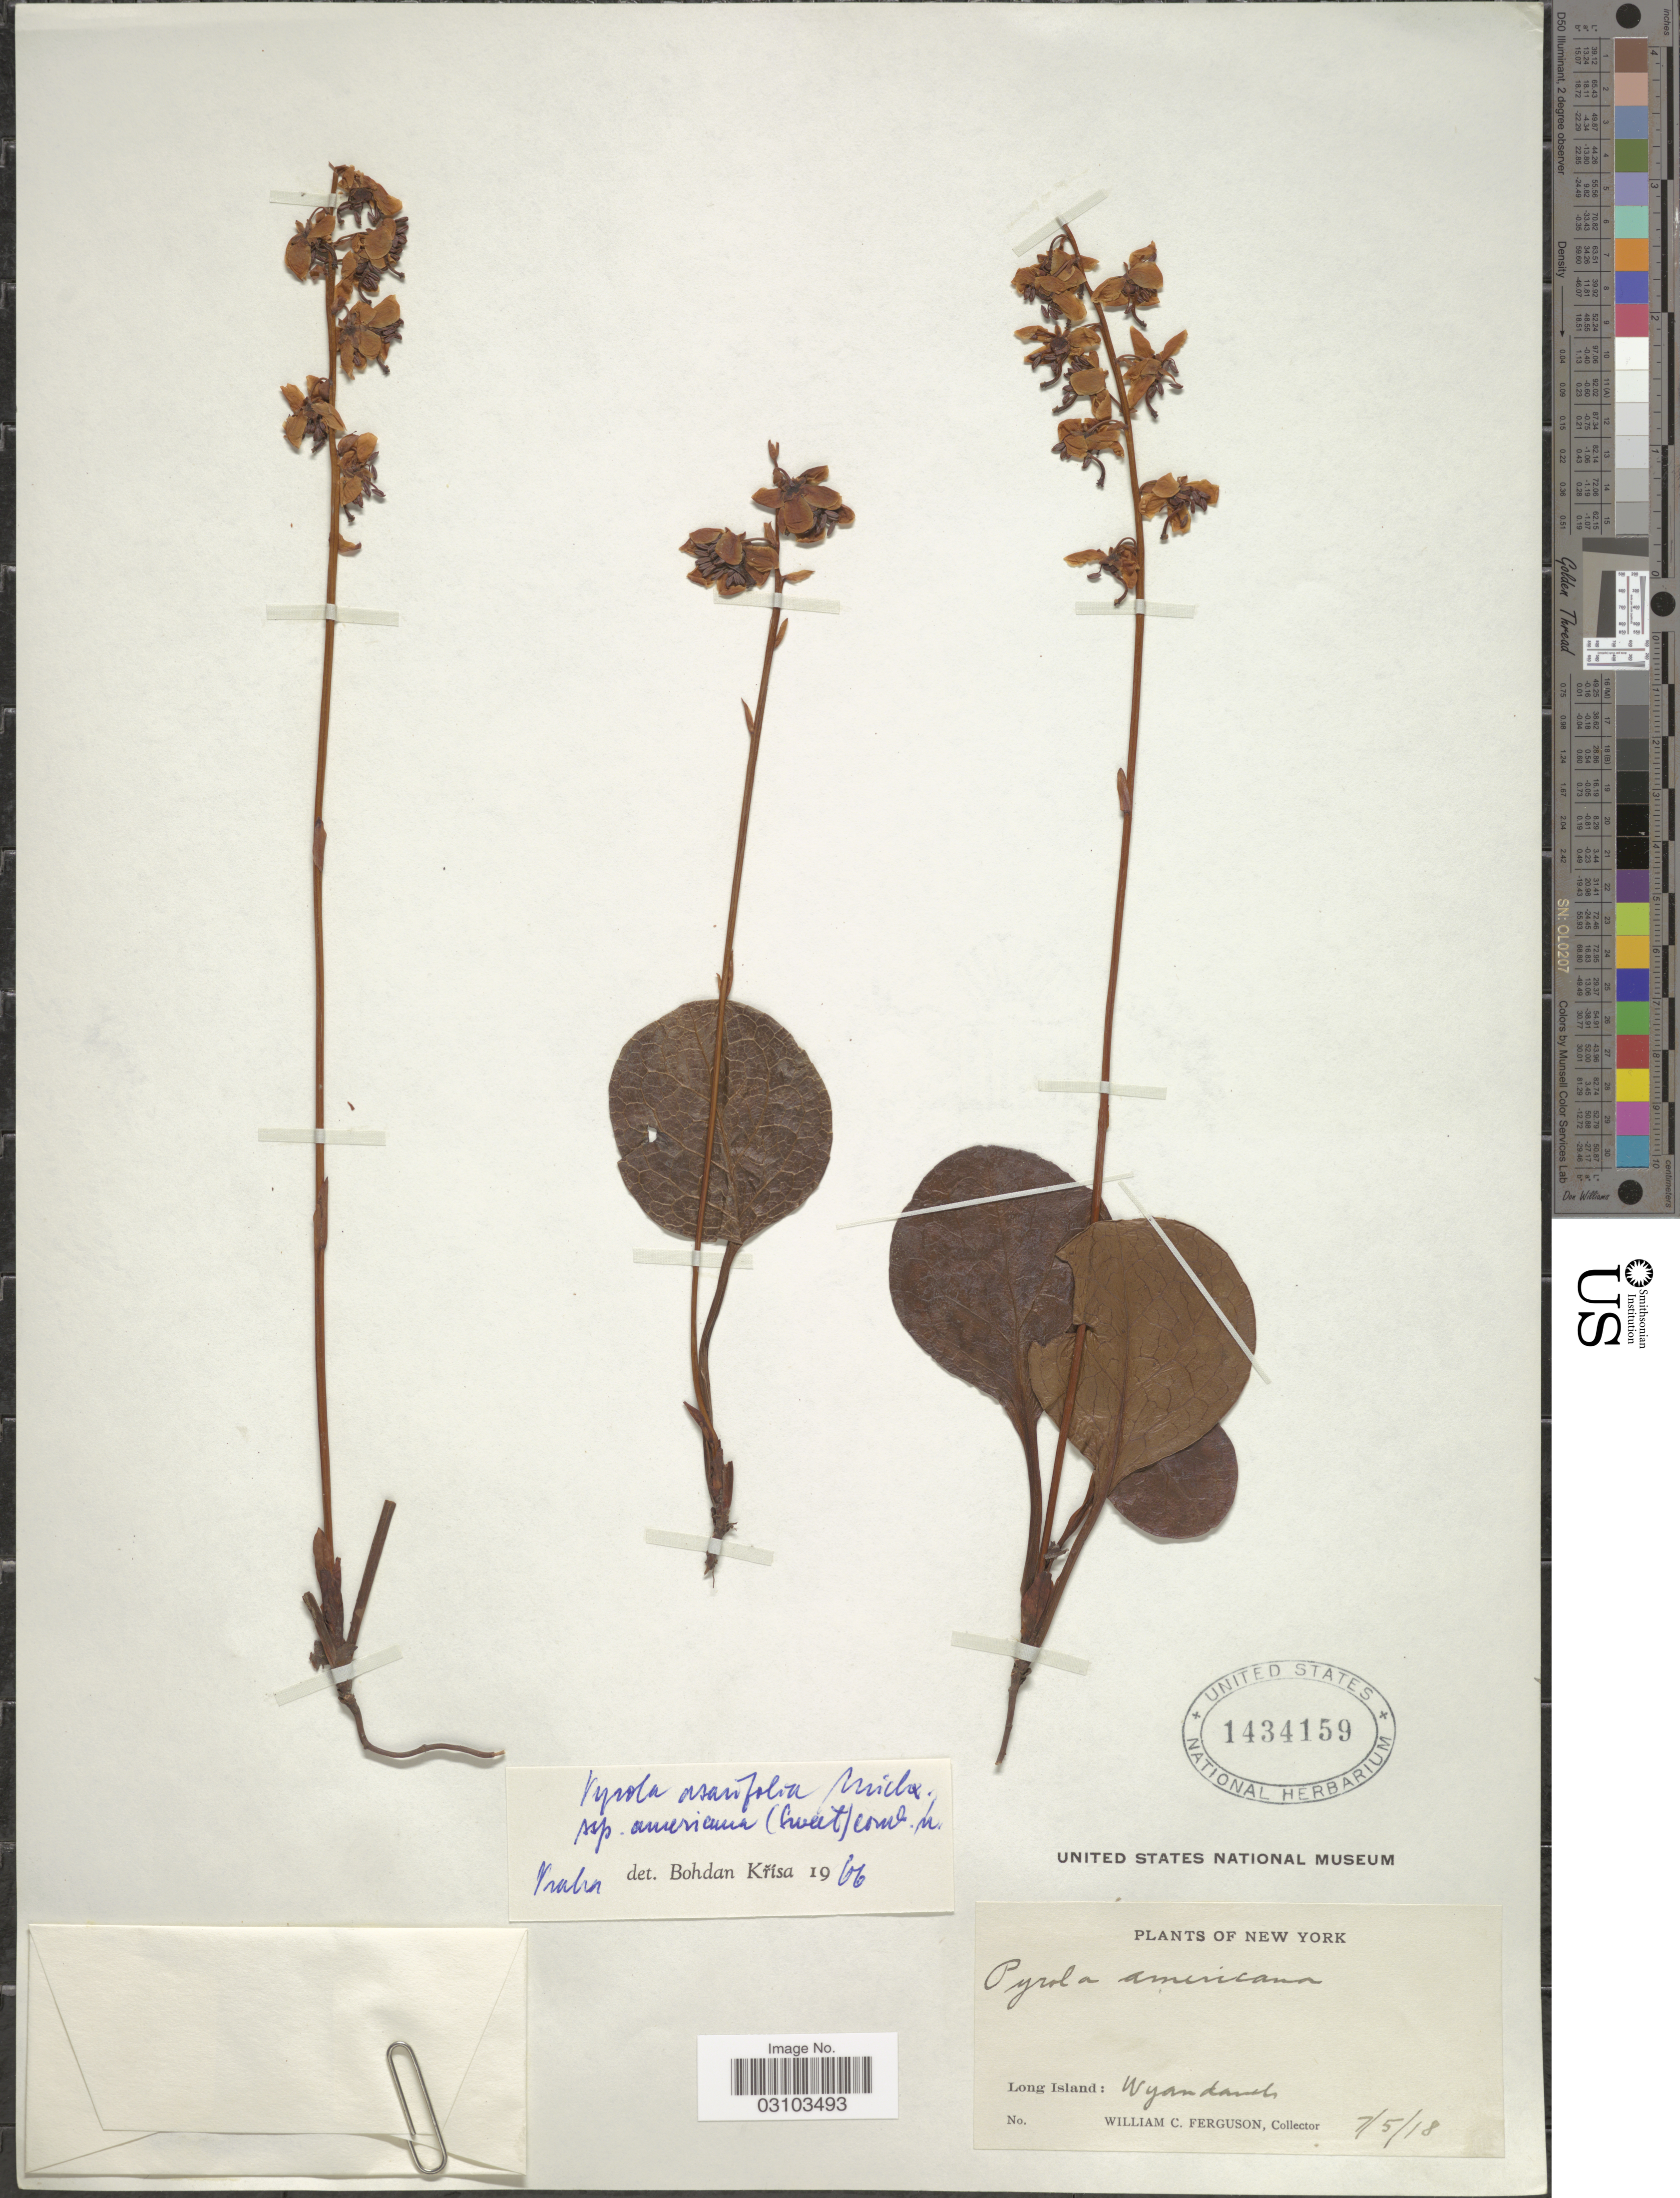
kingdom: Plantae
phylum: Tracheophyta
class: Magnoliopsida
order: Ericales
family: Ericaceae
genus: Pyrola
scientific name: Pyrola asarifolia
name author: Michx.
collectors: W. Ferguson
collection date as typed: Transcribed d/m/y: 5/7/18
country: United States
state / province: New York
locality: Long Island: Wyandanch.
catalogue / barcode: US 1434159